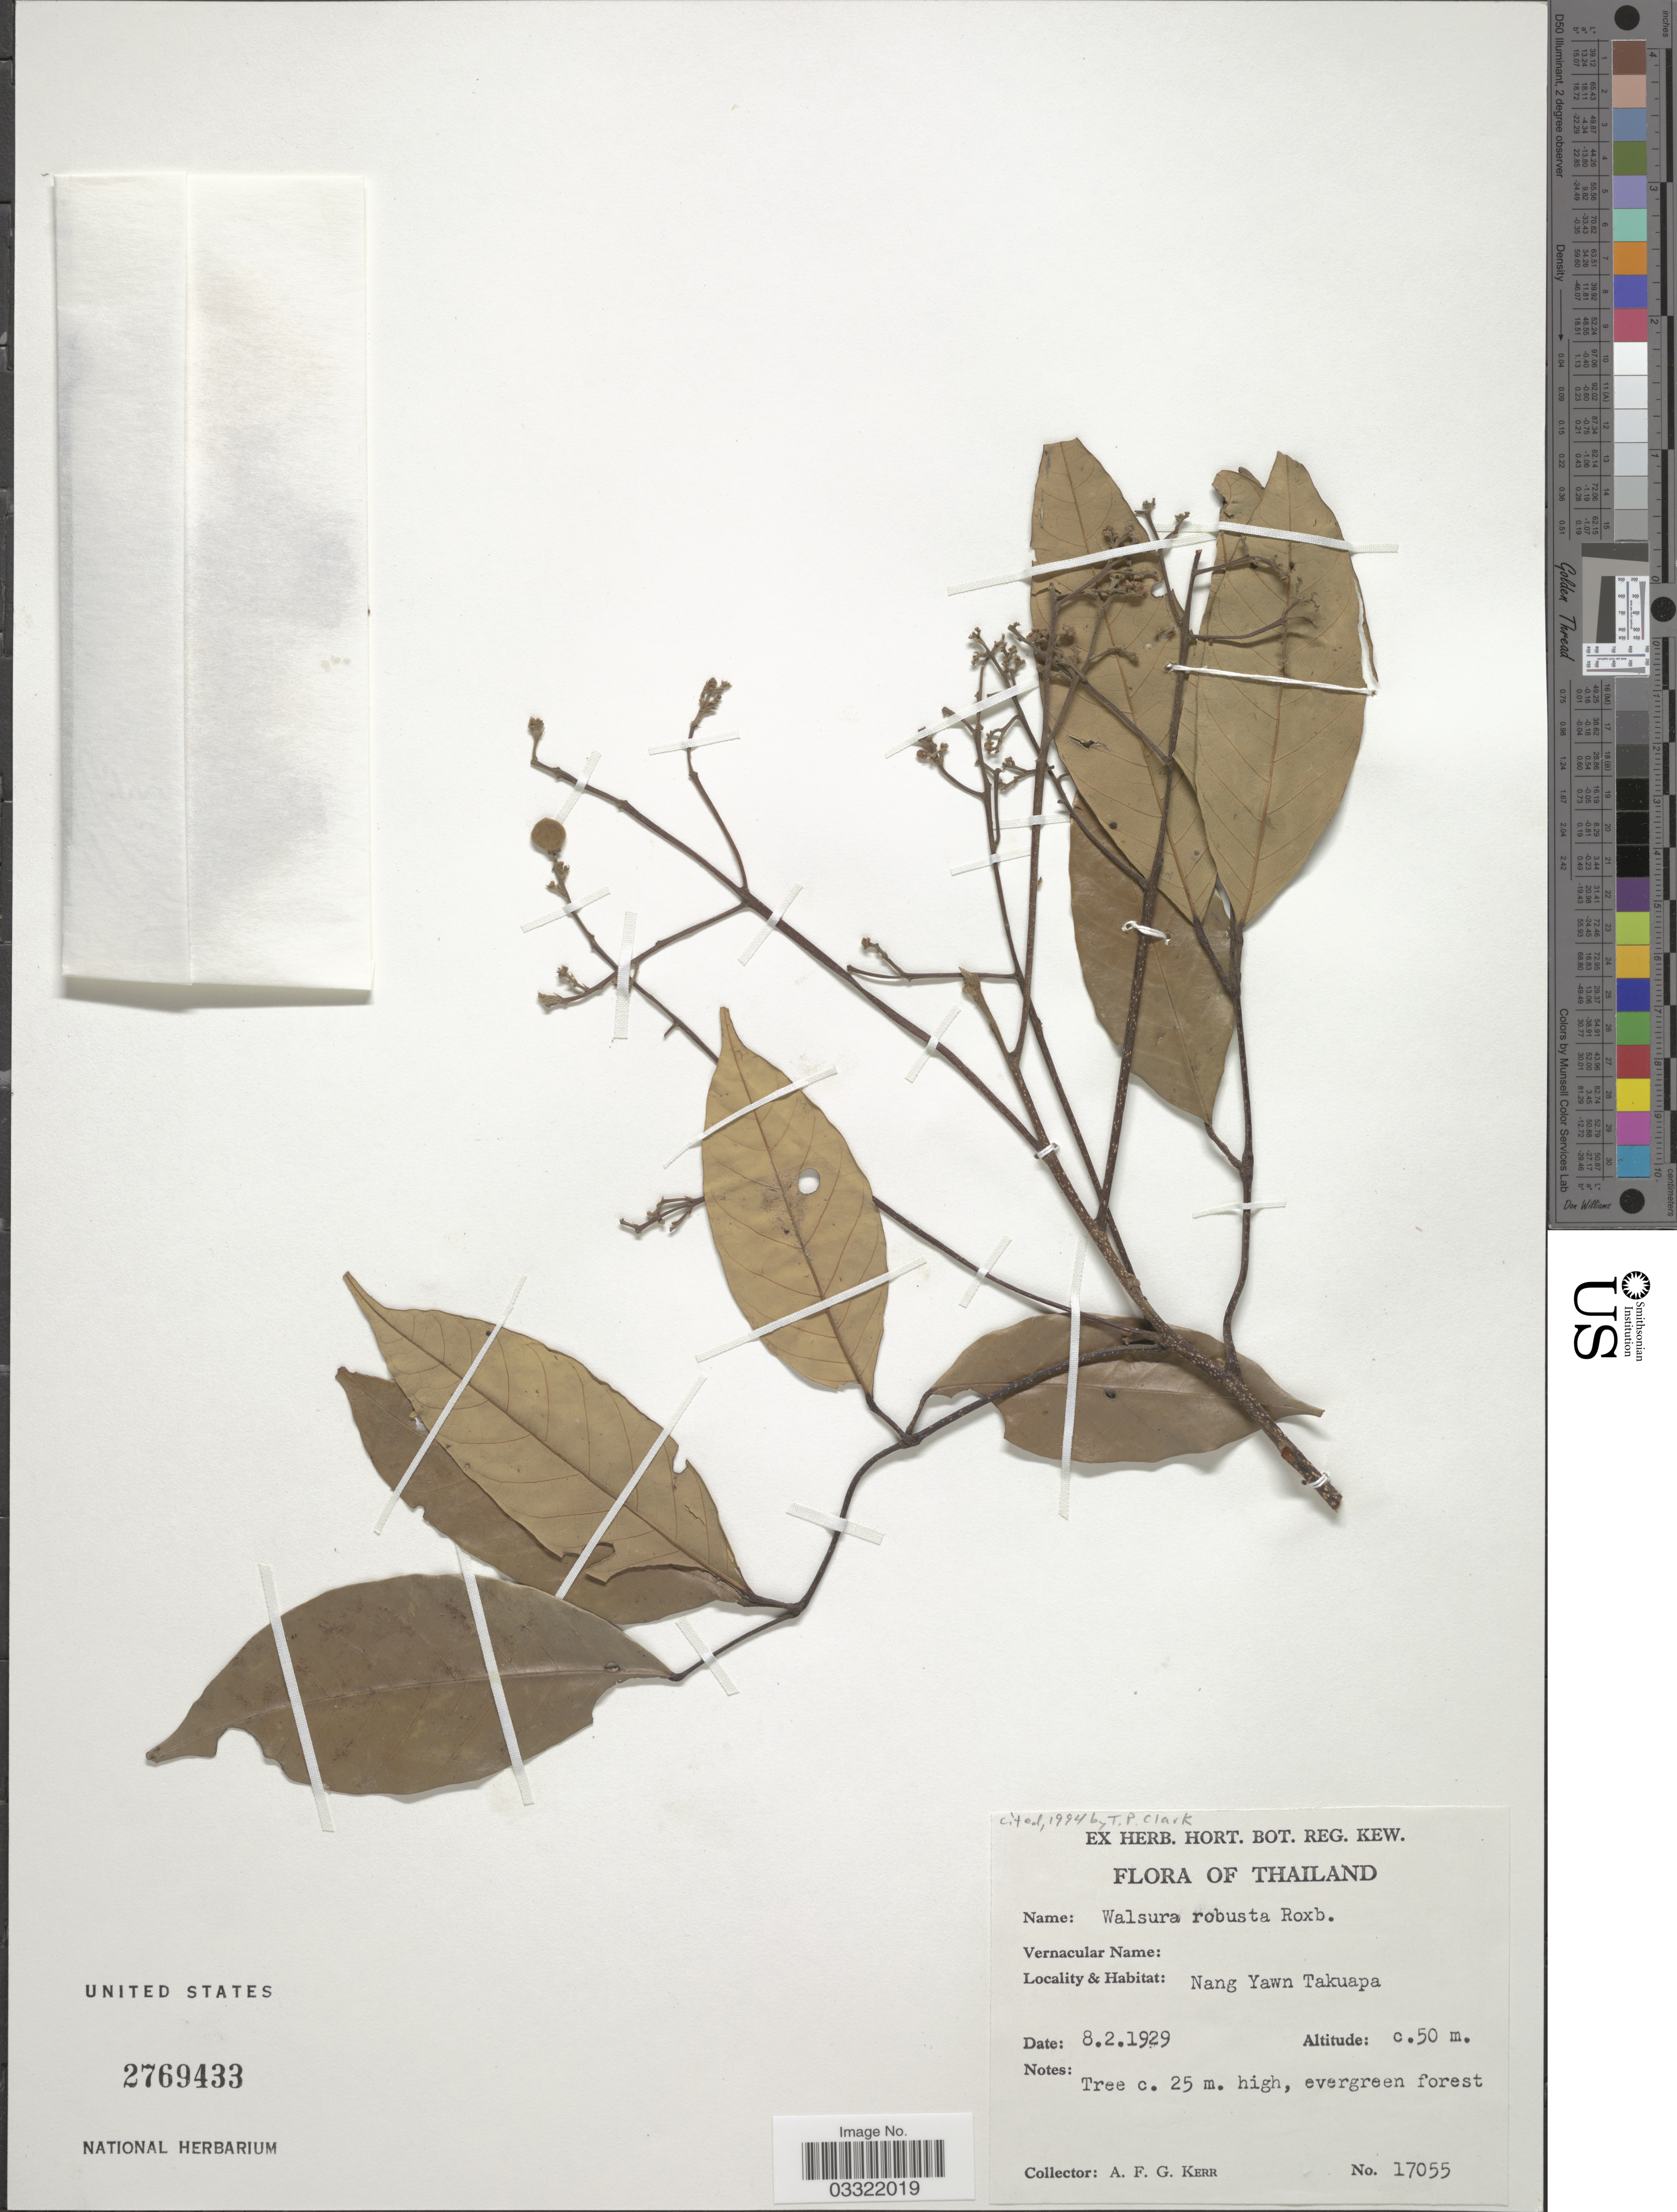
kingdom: Plantae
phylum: Tracheophyta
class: Magnoliopsida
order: Sapindales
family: Meliaceae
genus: Walsura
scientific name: Walsura robusta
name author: Roxb.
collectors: A. F. G. Kerr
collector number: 17055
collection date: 1929-02-08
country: Thailand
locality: Nang Yawn Takuapa.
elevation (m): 50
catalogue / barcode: US 2769433